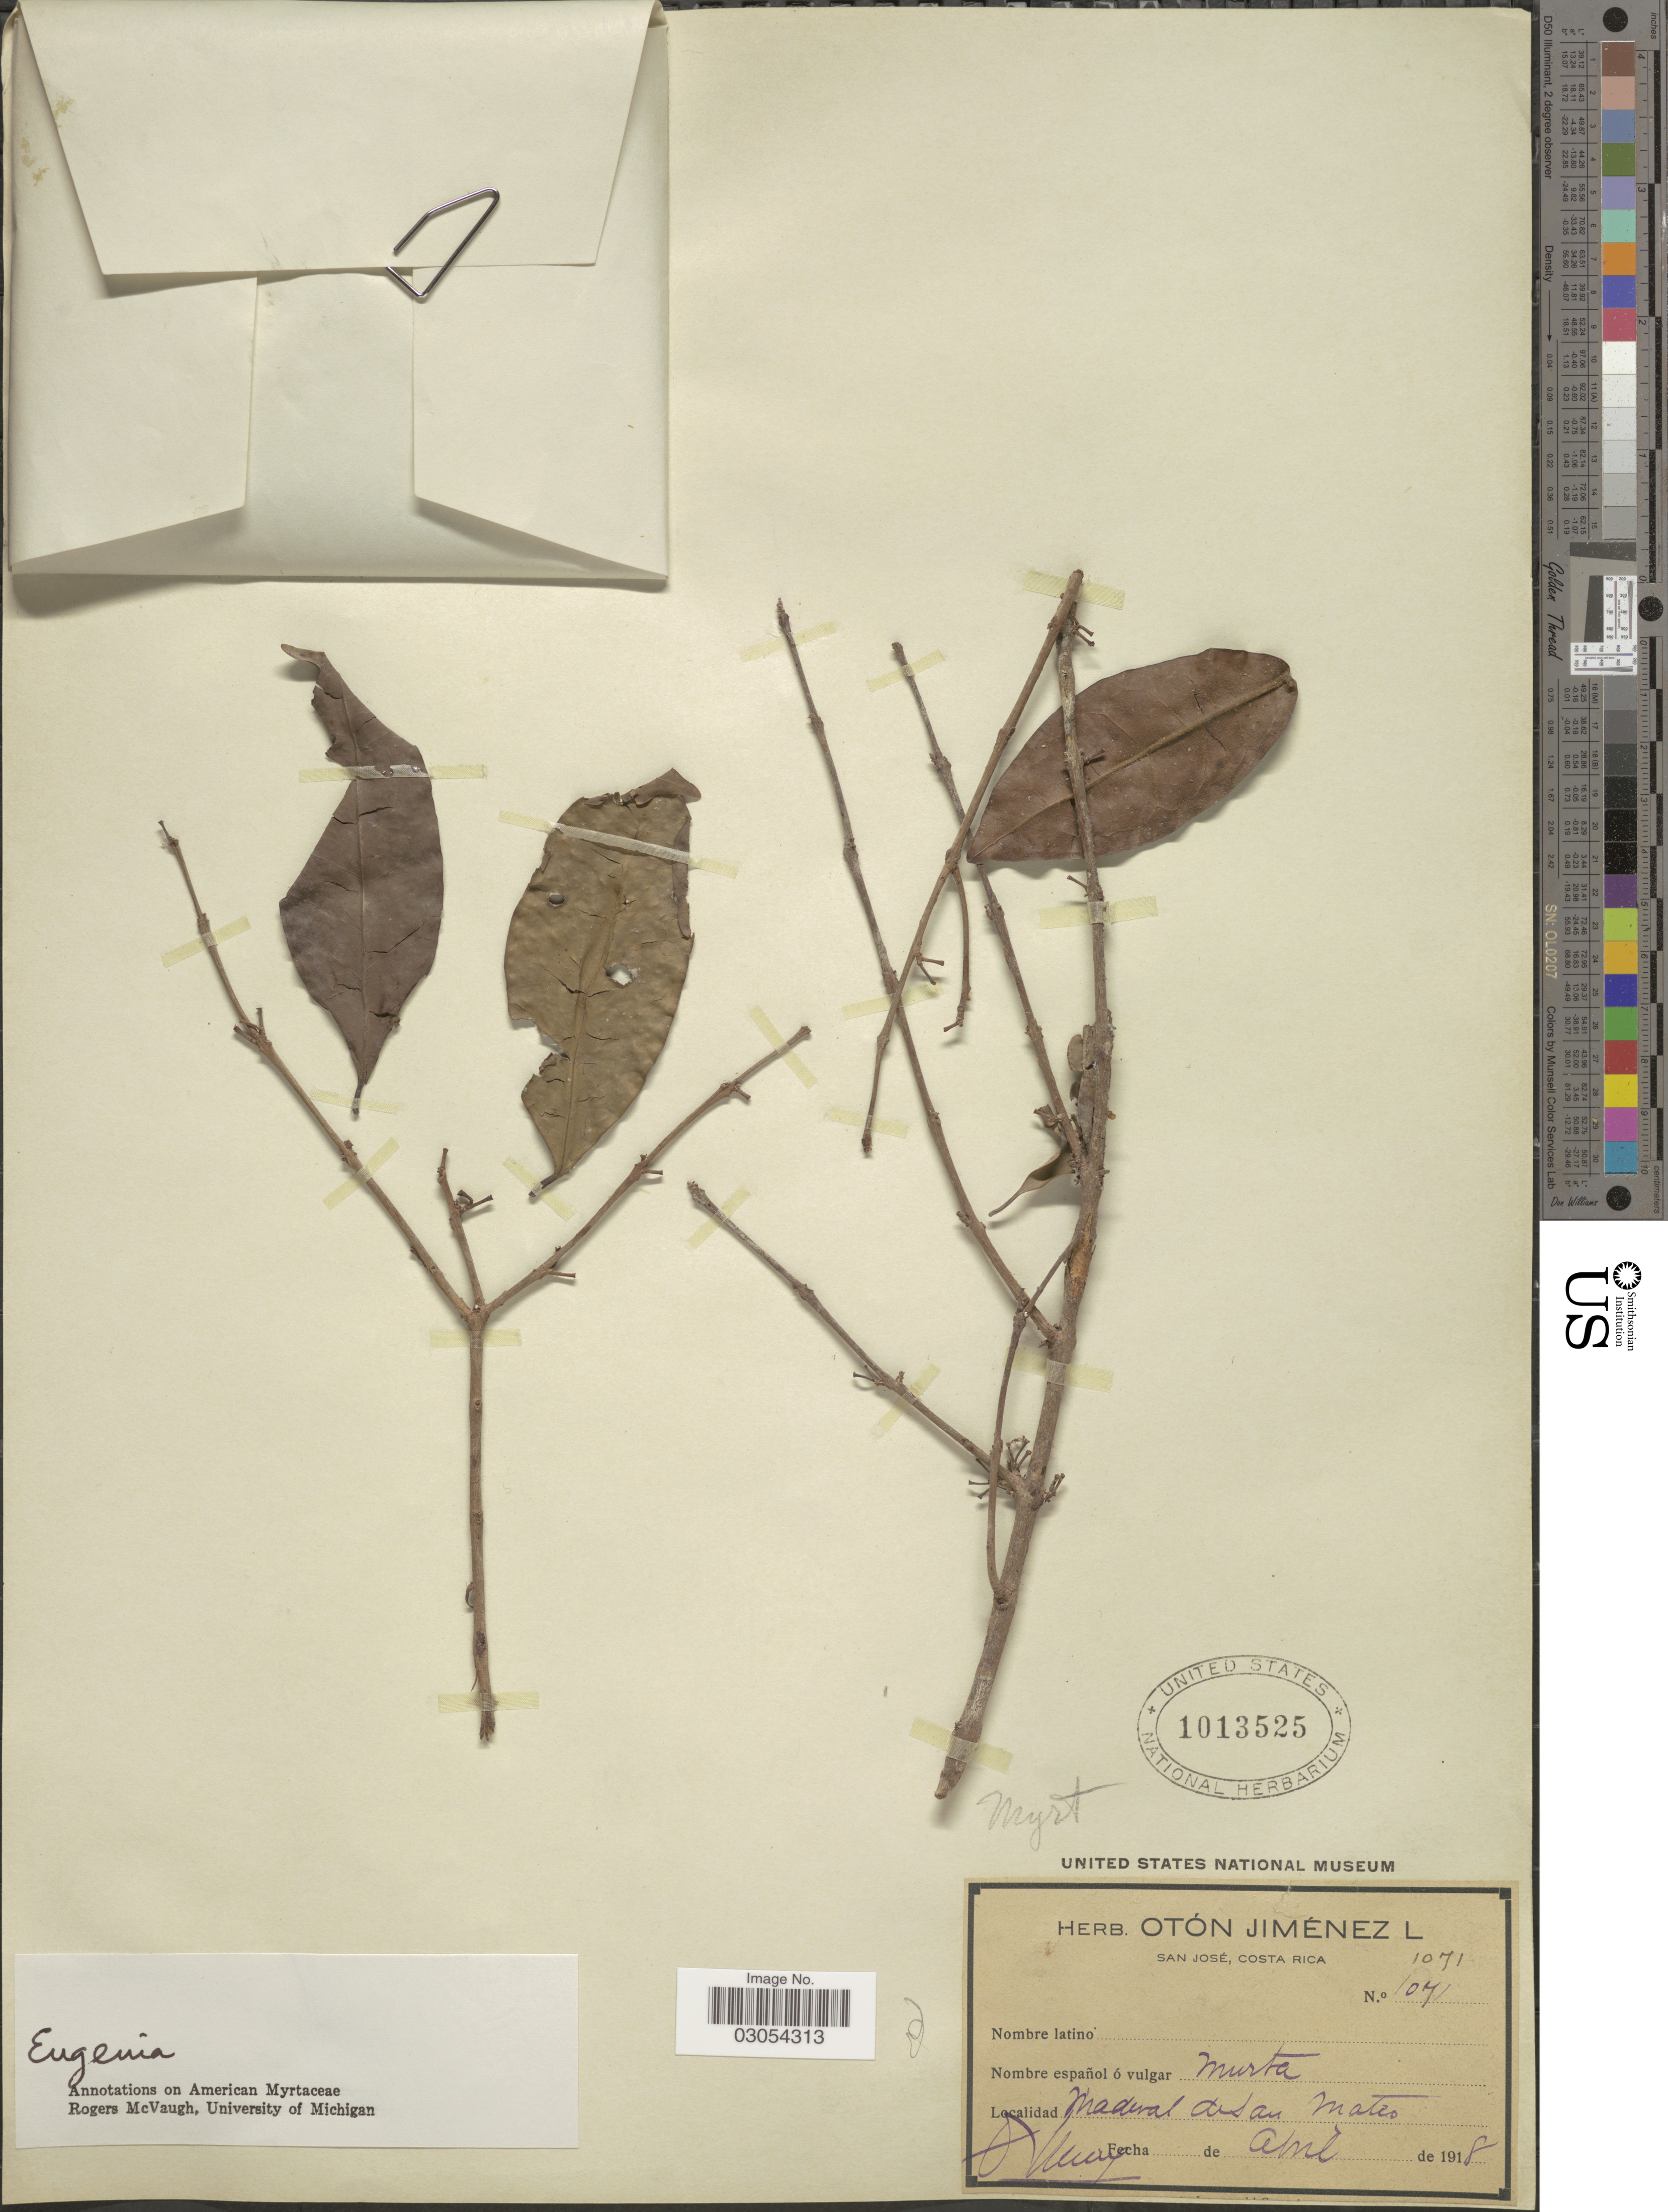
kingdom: Plantae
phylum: Tracheophyta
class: Magnoliopsida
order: Myrtales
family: Myrtaceae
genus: Eugenia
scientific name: Eugenia sp.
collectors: O. Jiménez L.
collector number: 1071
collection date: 1918-04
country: Costa Rica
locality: Maderal di San Mateo.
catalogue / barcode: US 1013525